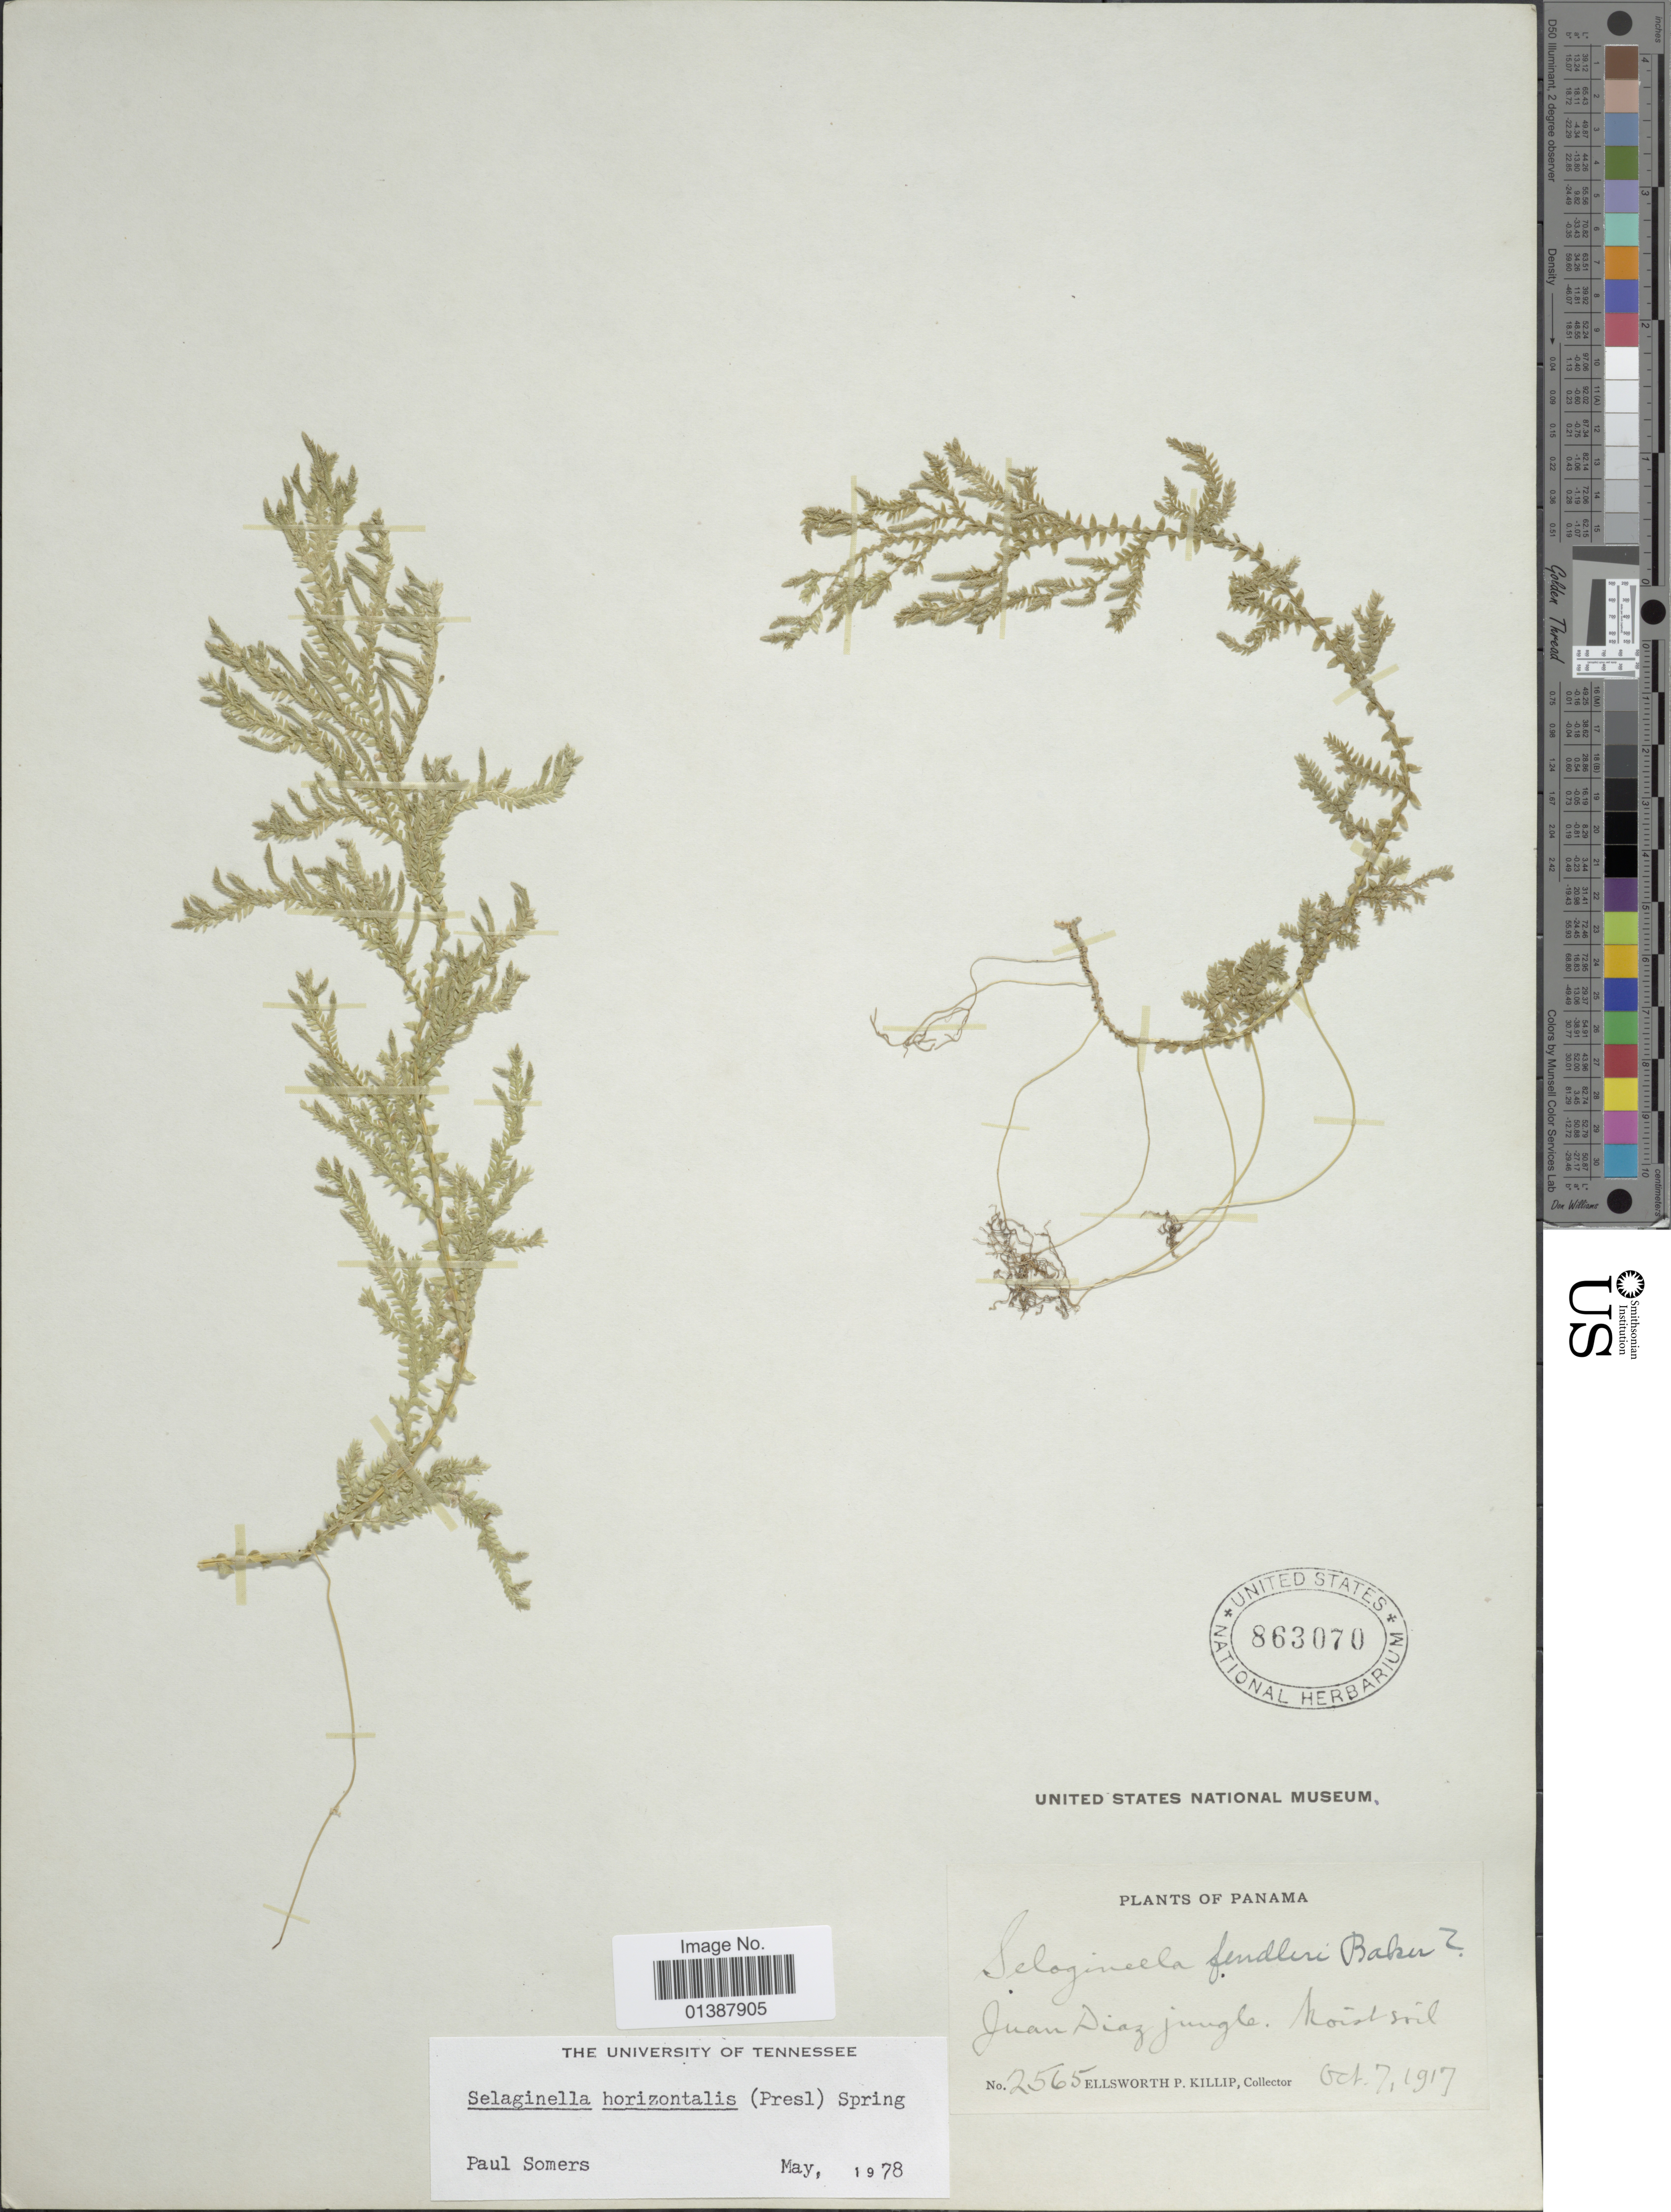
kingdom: Plantae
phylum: Tracheophyta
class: Lycopodiopsida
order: Selaginellales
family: Selaginellaceae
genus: Selaginella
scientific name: Selaginella horizontalis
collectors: E. P. Killip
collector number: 2565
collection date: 1917-10-07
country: Panama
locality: Juan Diaz jungle.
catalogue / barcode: US 863070